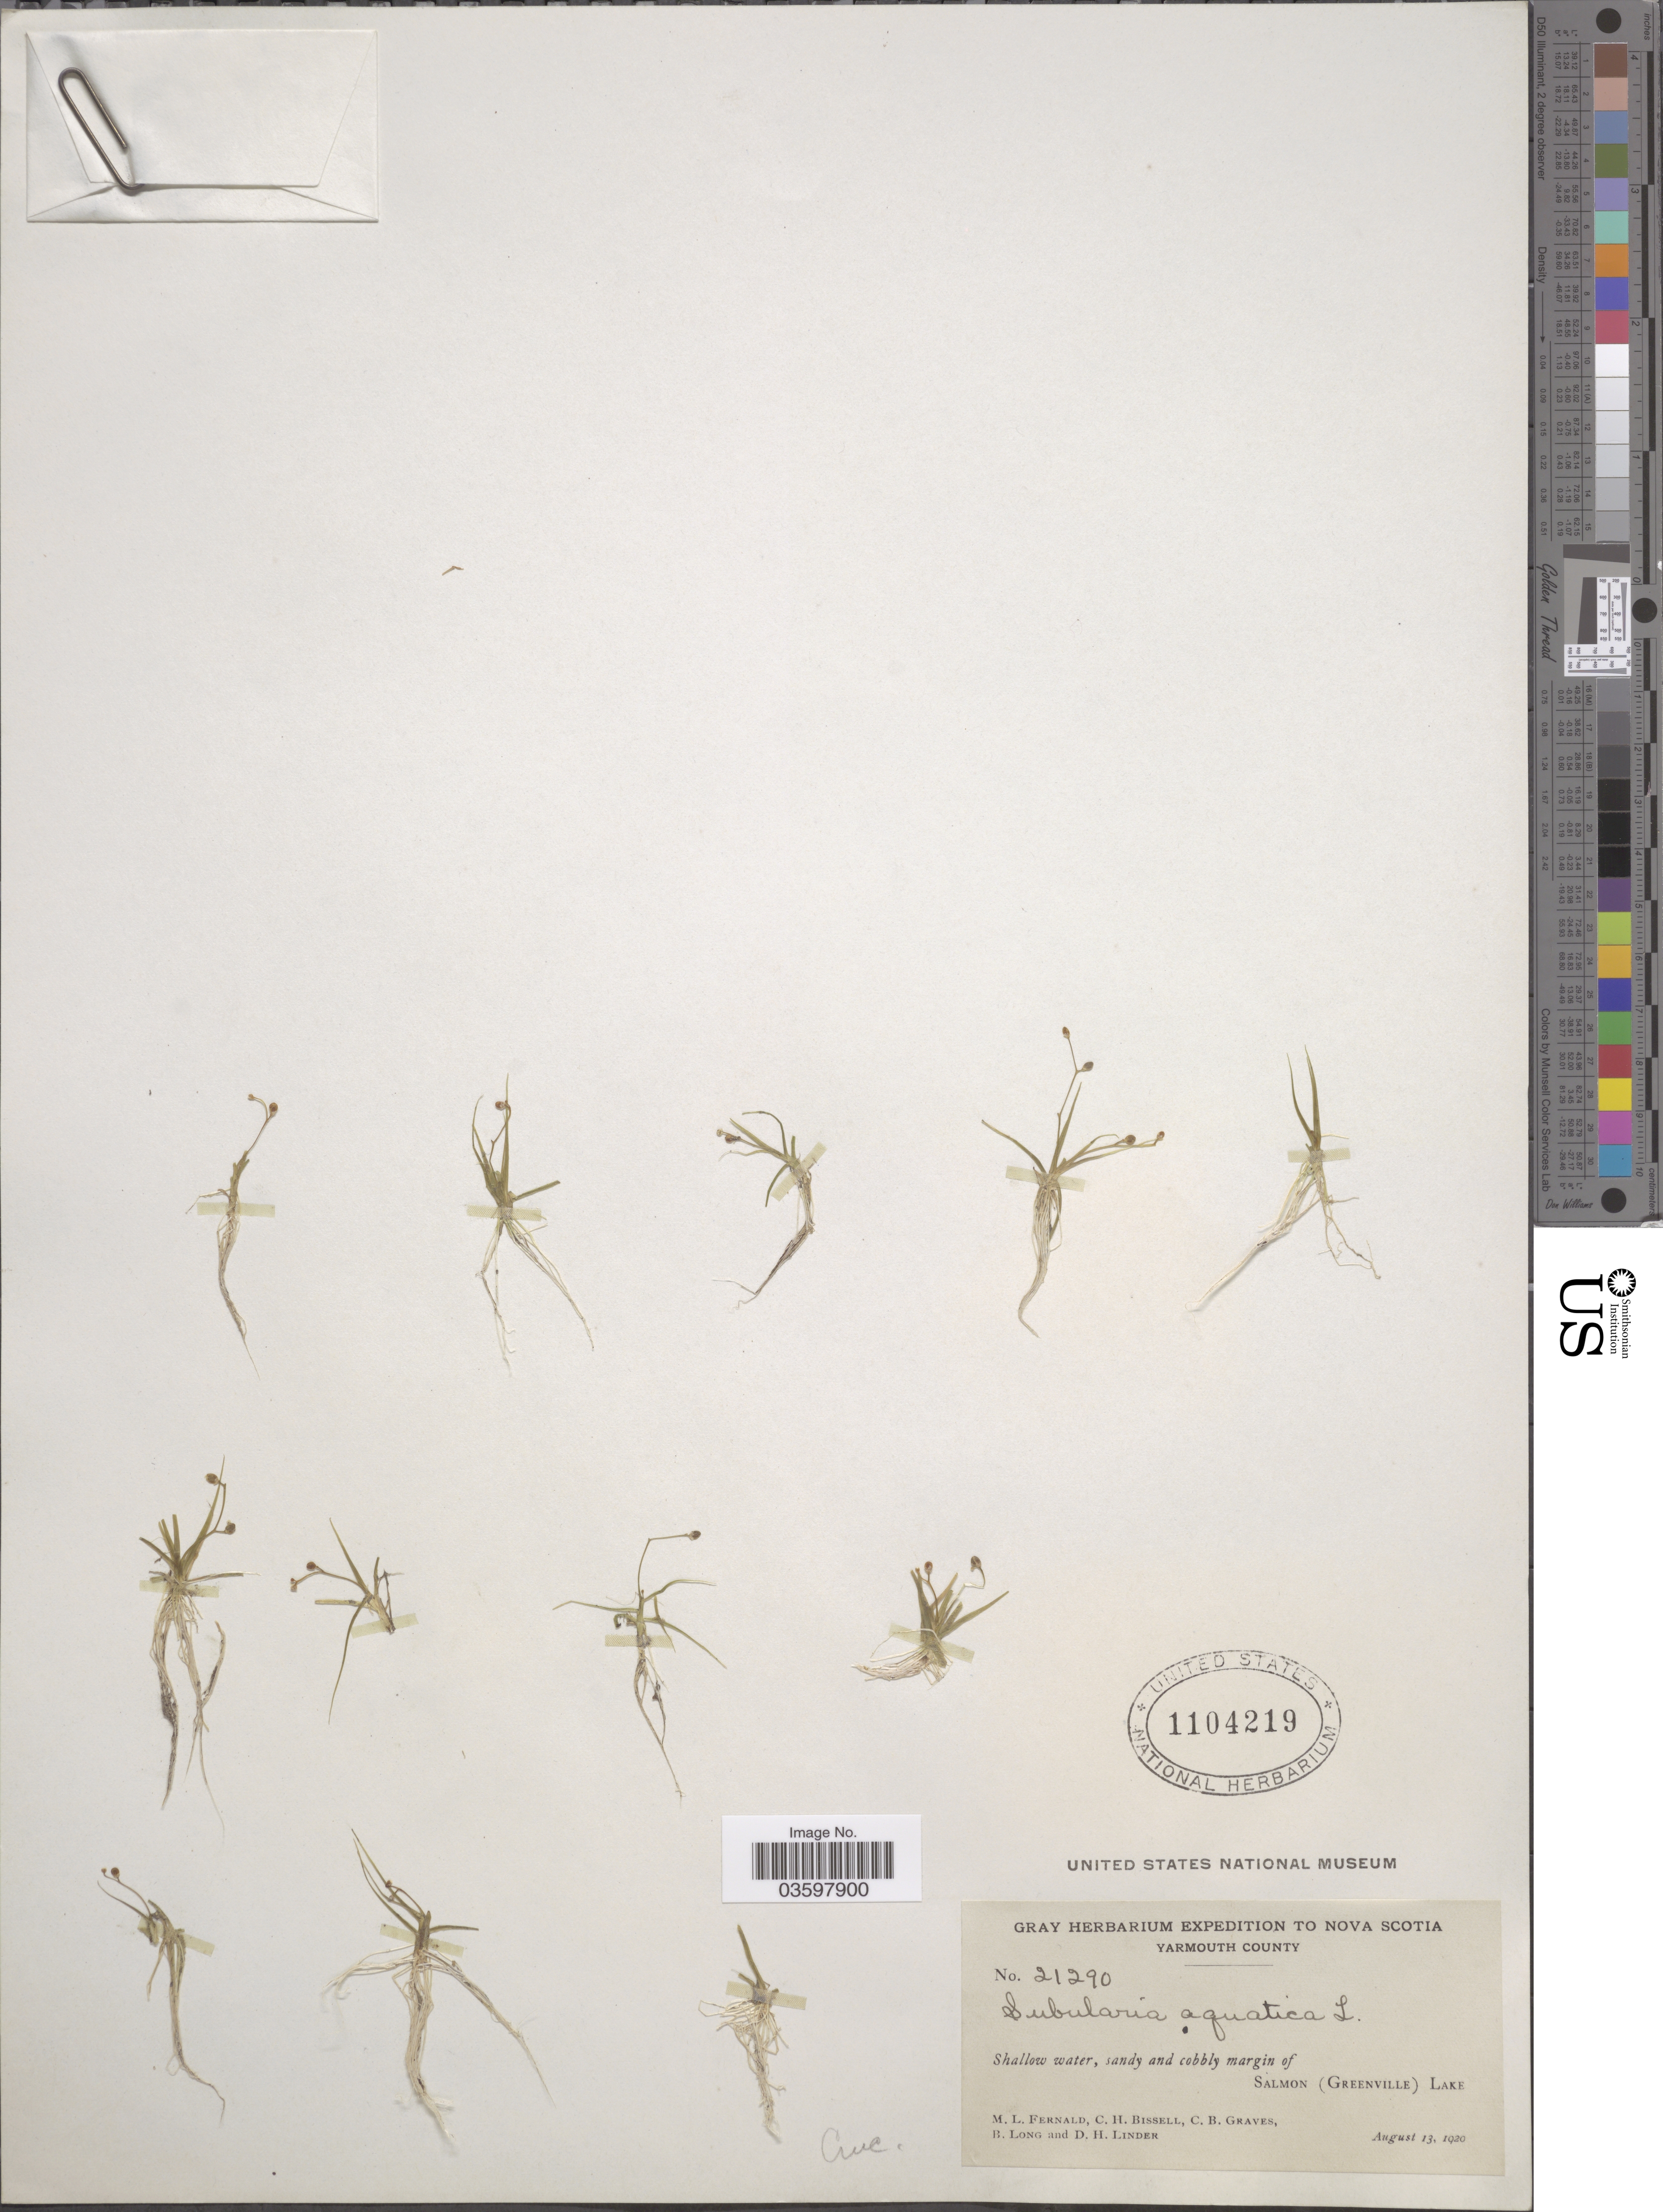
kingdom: Plantae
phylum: Tracheophyta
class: Magnoliopsida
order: Brassicales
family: Brassicaceae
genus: Subularia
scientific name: Subularia aquatica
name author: L.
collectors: M. L. Fernald, C. Bissell, C. Graves, B. Long & D. Linder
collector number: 21290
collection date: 1920-08-13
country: Canada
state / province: Nova Scotia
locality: Yarmouth County. Salmon (Greenville) Lake.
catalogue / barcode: US 1104219